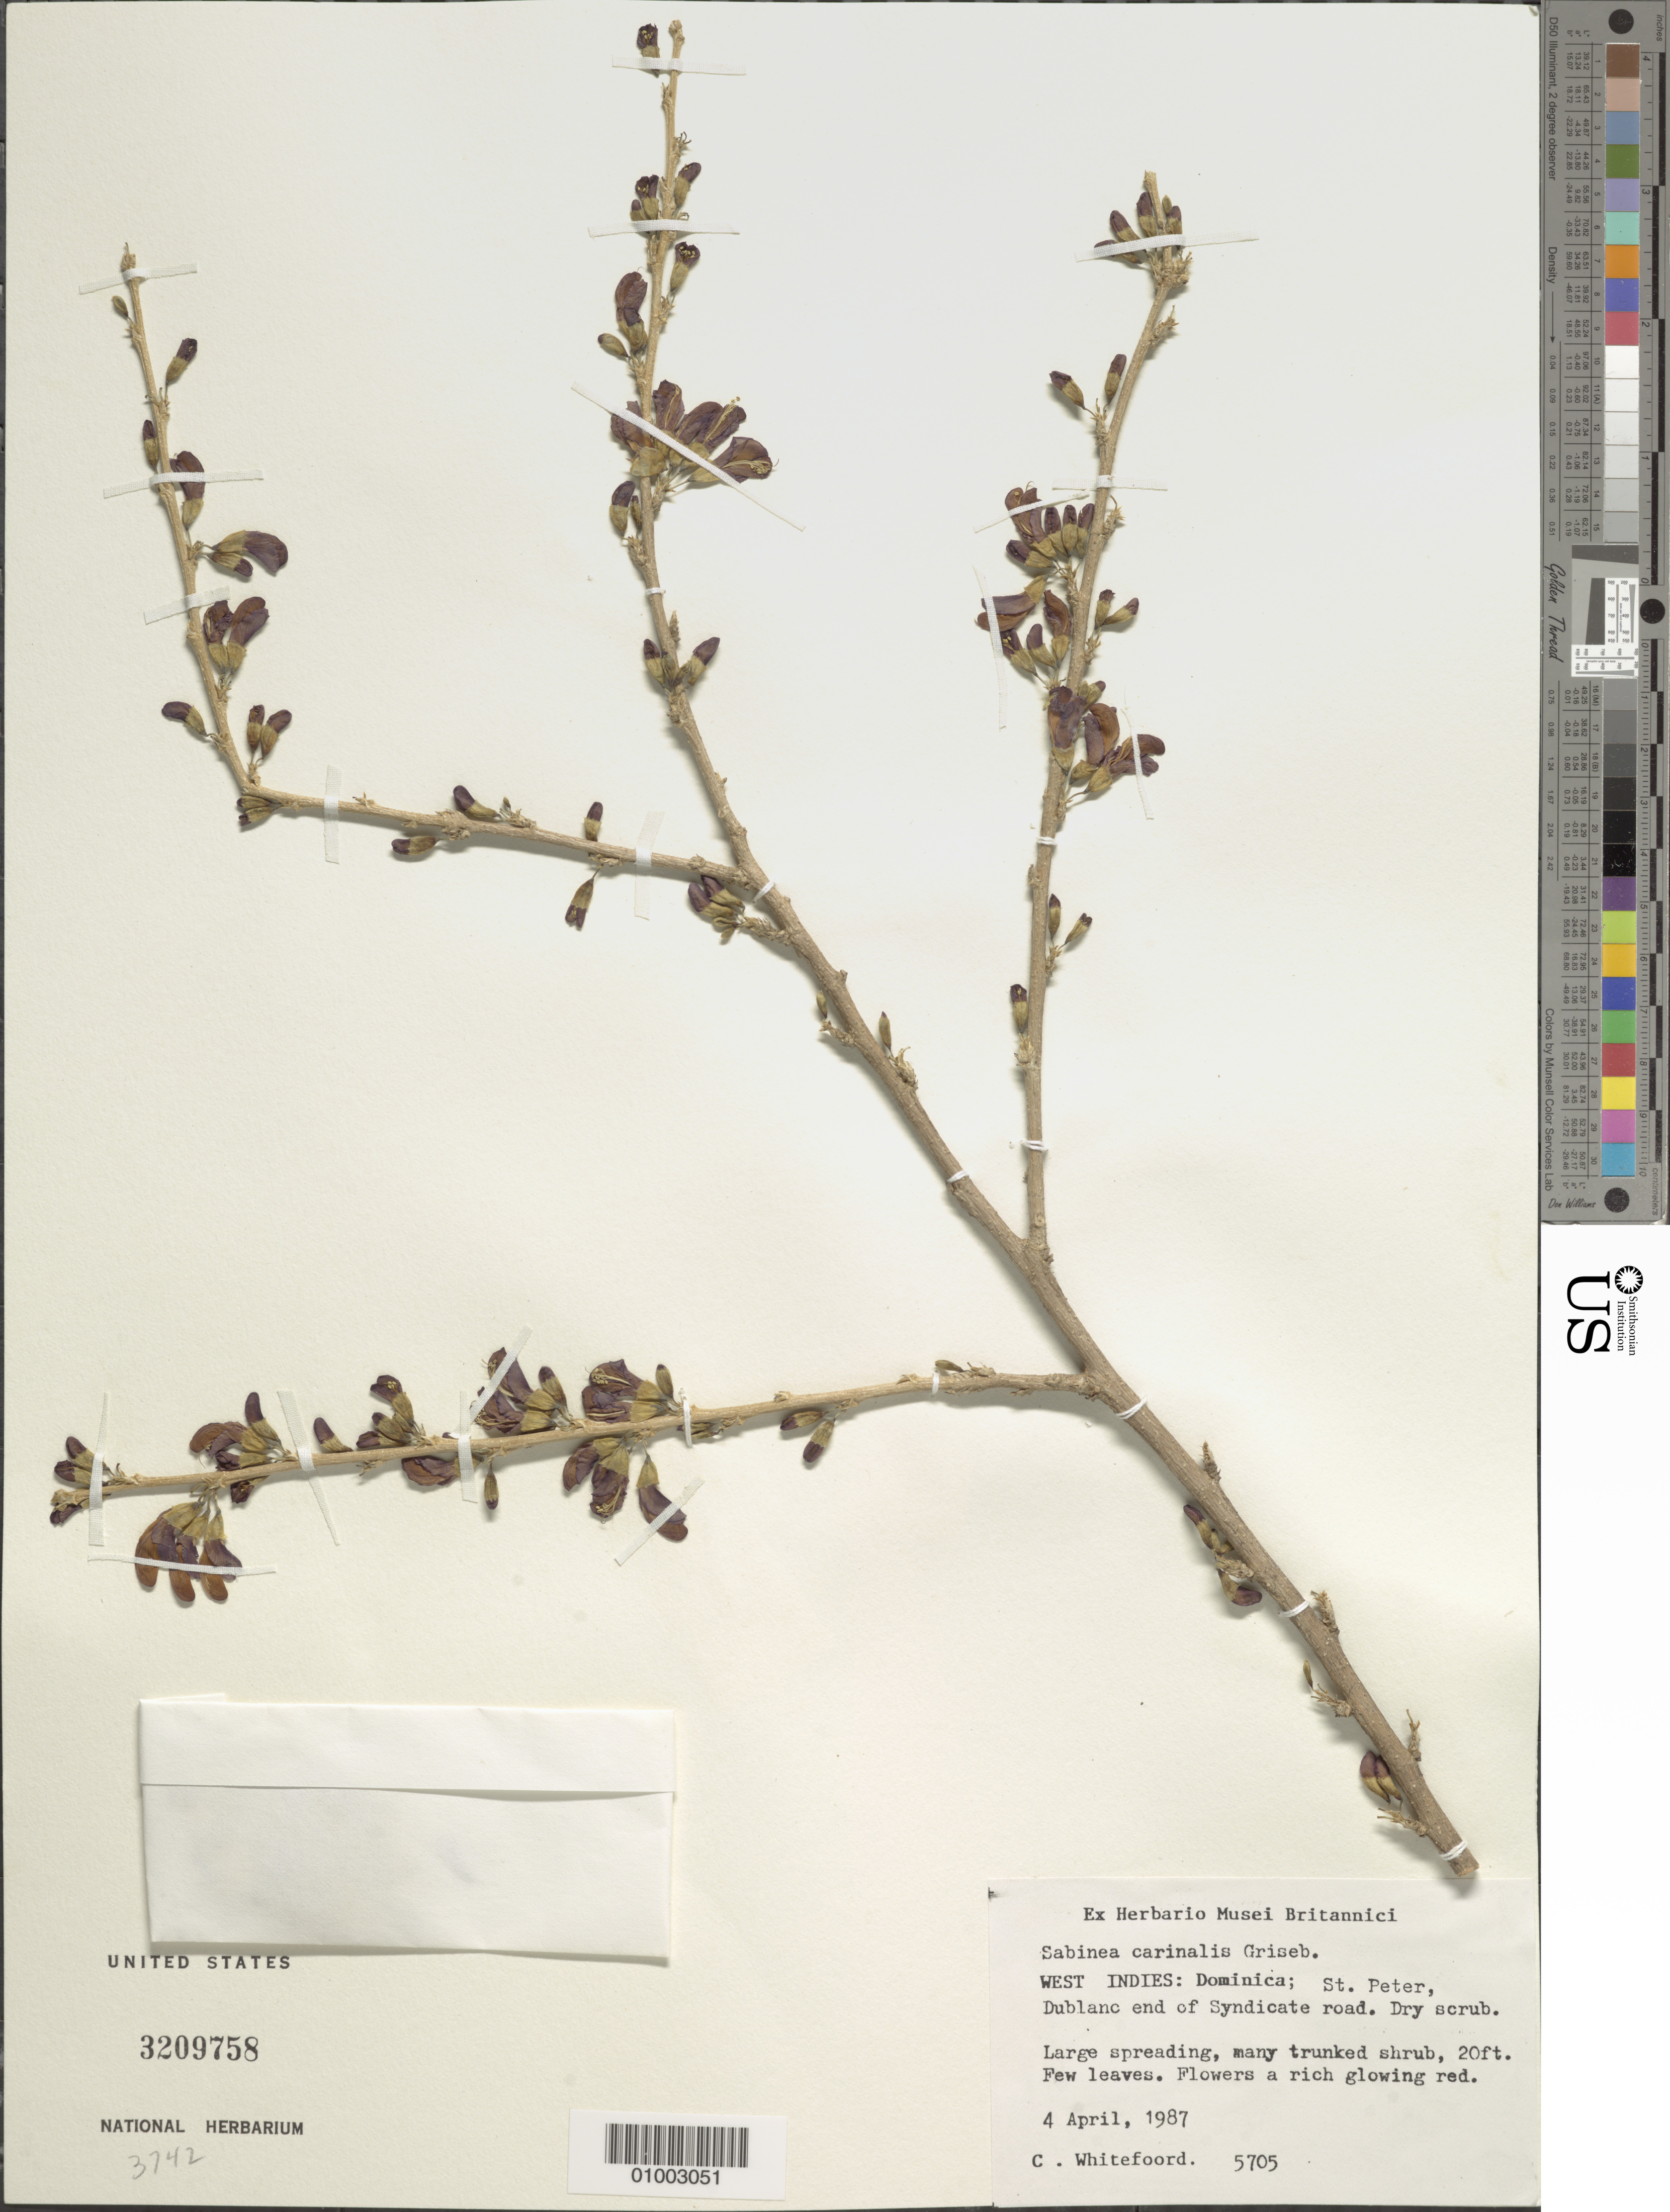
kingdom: Plantae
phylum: Tracheophyta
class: Magnoliopsida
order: Fabales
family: Fabaceae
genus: Poitea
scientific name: Poitea carinalis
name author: (Griseb.) Lavin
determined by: Strong, Mark T., (BOT), Smithsonian Institution - National Museum of Natural History (UNITED STATES)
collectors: C. Whitefoord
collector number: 5705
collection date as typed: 04 Apr 1987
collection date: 1987-04-04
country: Dominica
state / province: St. Peter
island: Dominica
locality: Dublanc end of Syndicate road, dry scrub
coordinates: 0 N, 0 E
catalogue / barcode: US 3209758